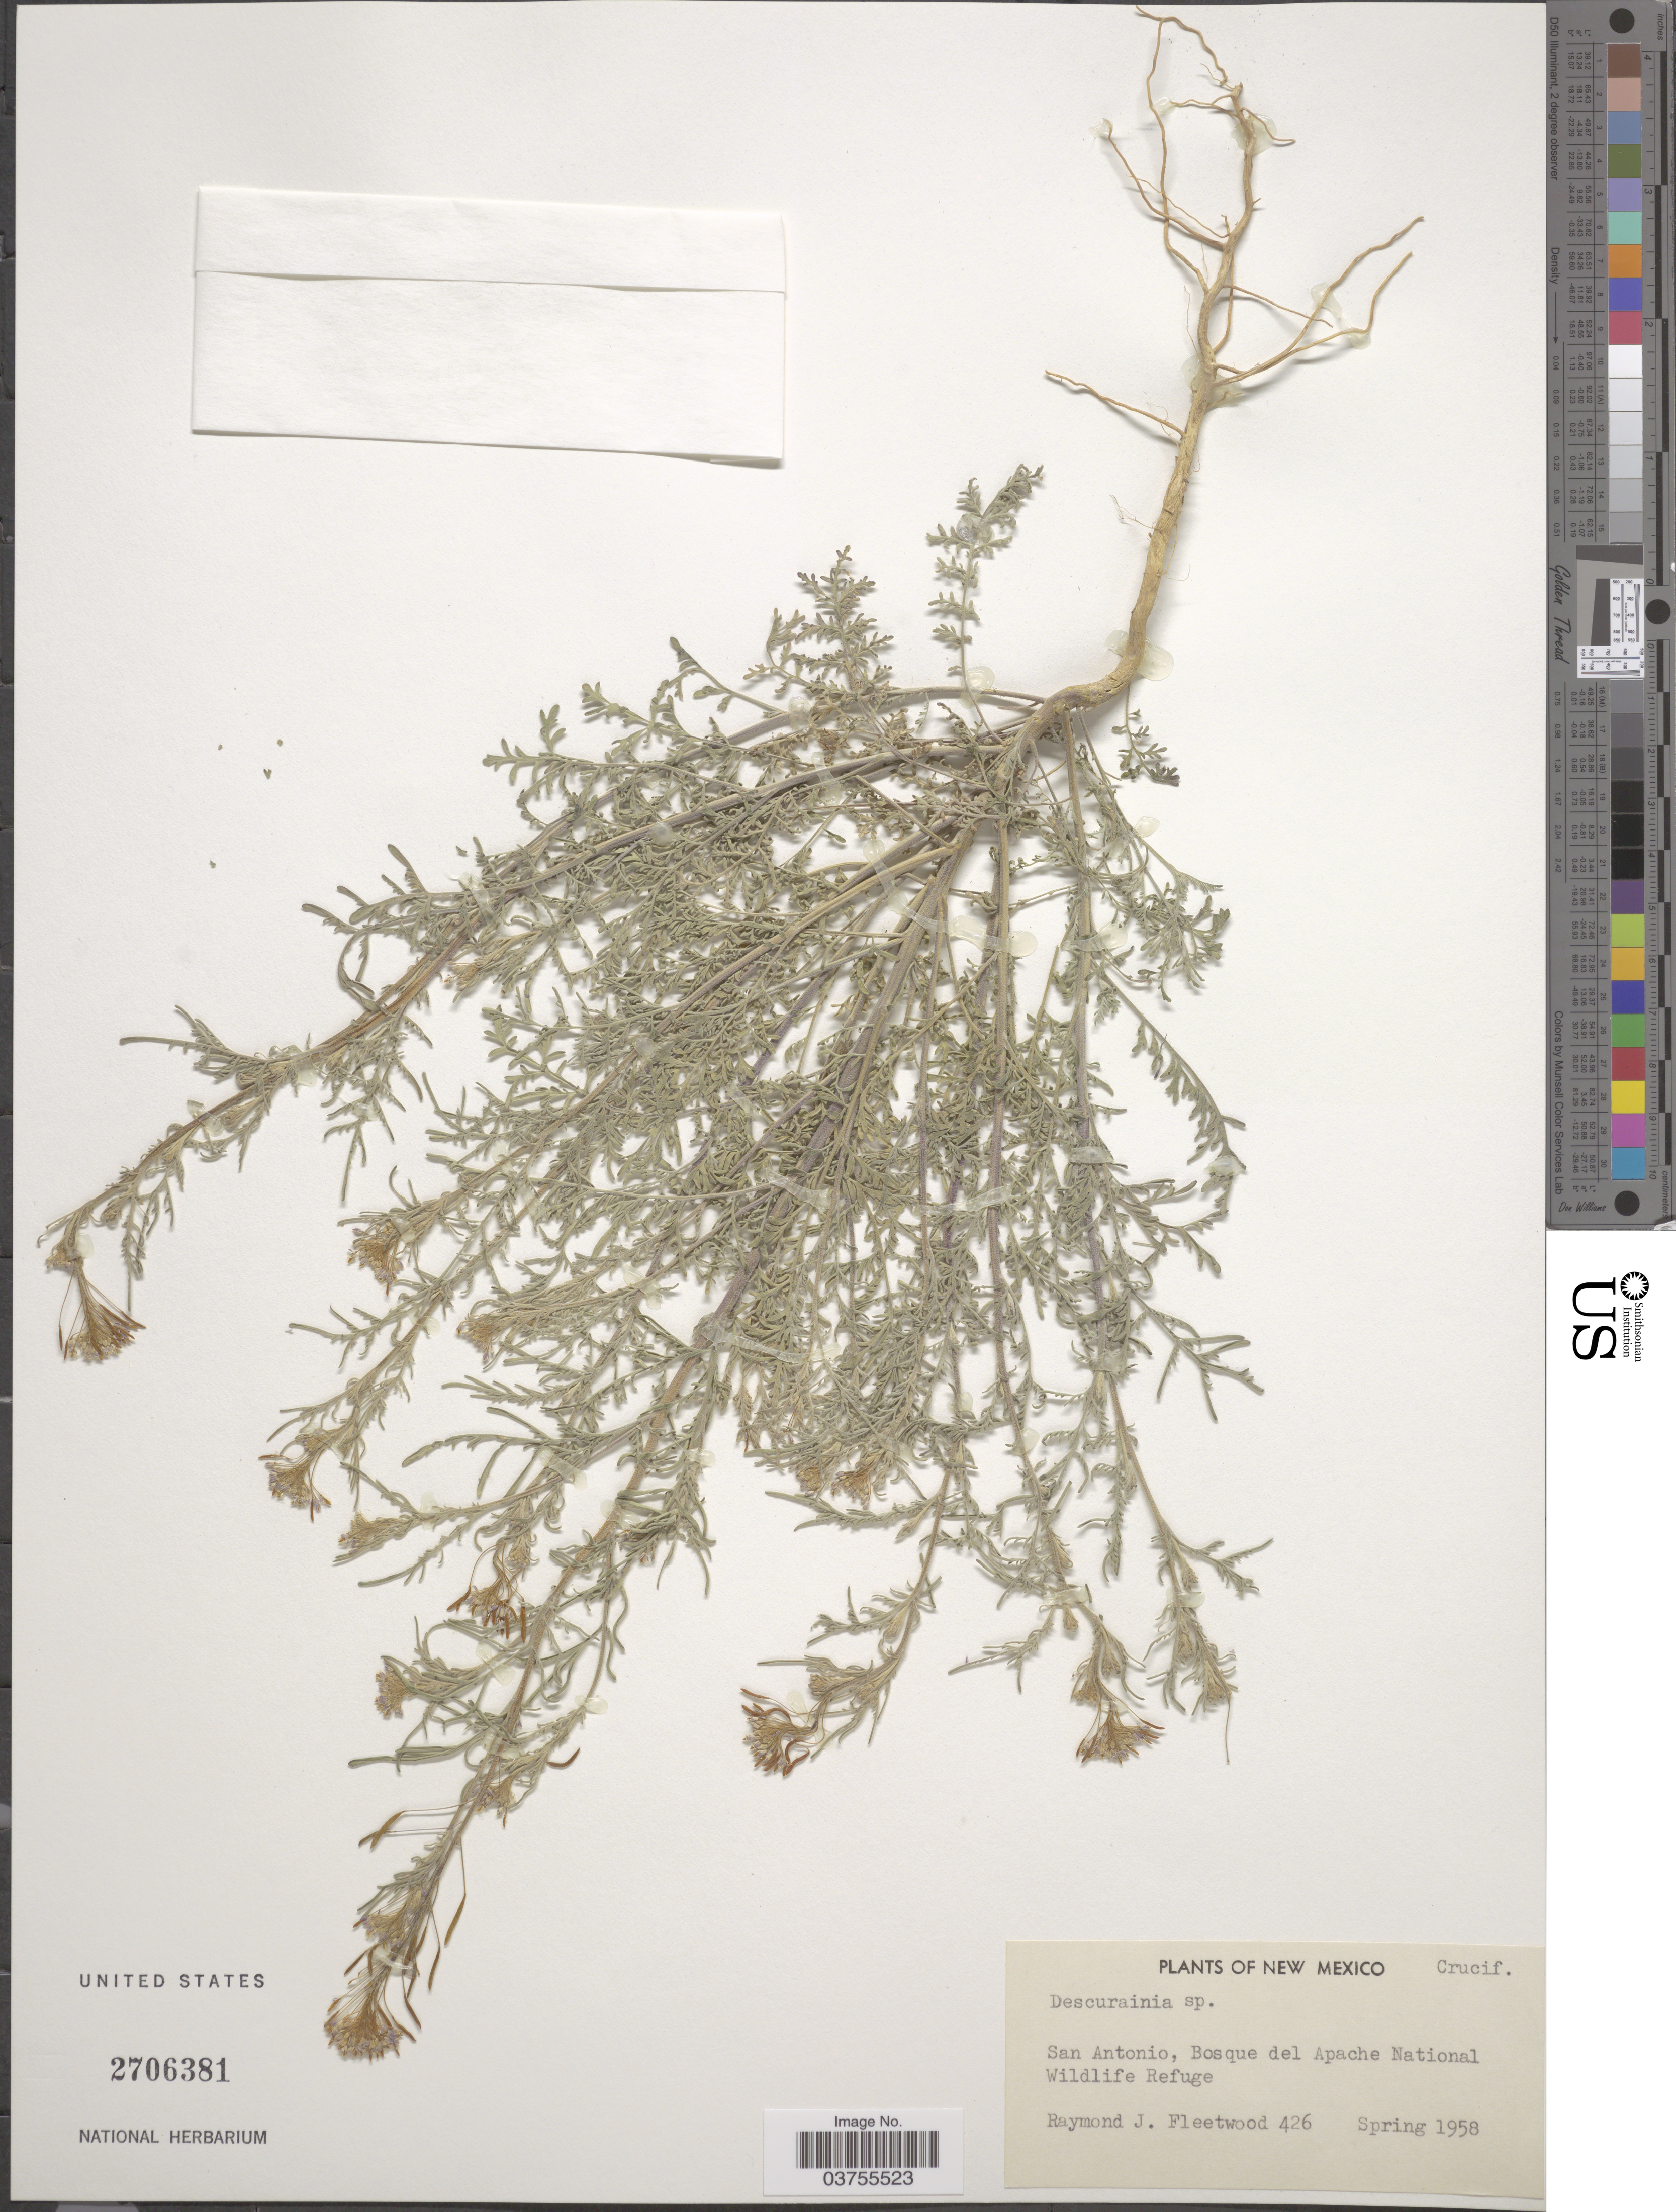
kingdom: Plantae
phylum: Tracheophyta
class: Magnoliopsida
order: Brassicales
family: Brassicaceae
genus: Descurainia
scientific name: Descurainia sp.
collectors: R. J. Fleetwood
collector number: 426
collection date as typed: Spring 1958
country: United States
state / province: New Mexico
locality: San Antonio, Bosque del Apache National Wildlife Refuge.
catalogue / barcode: US 2706381